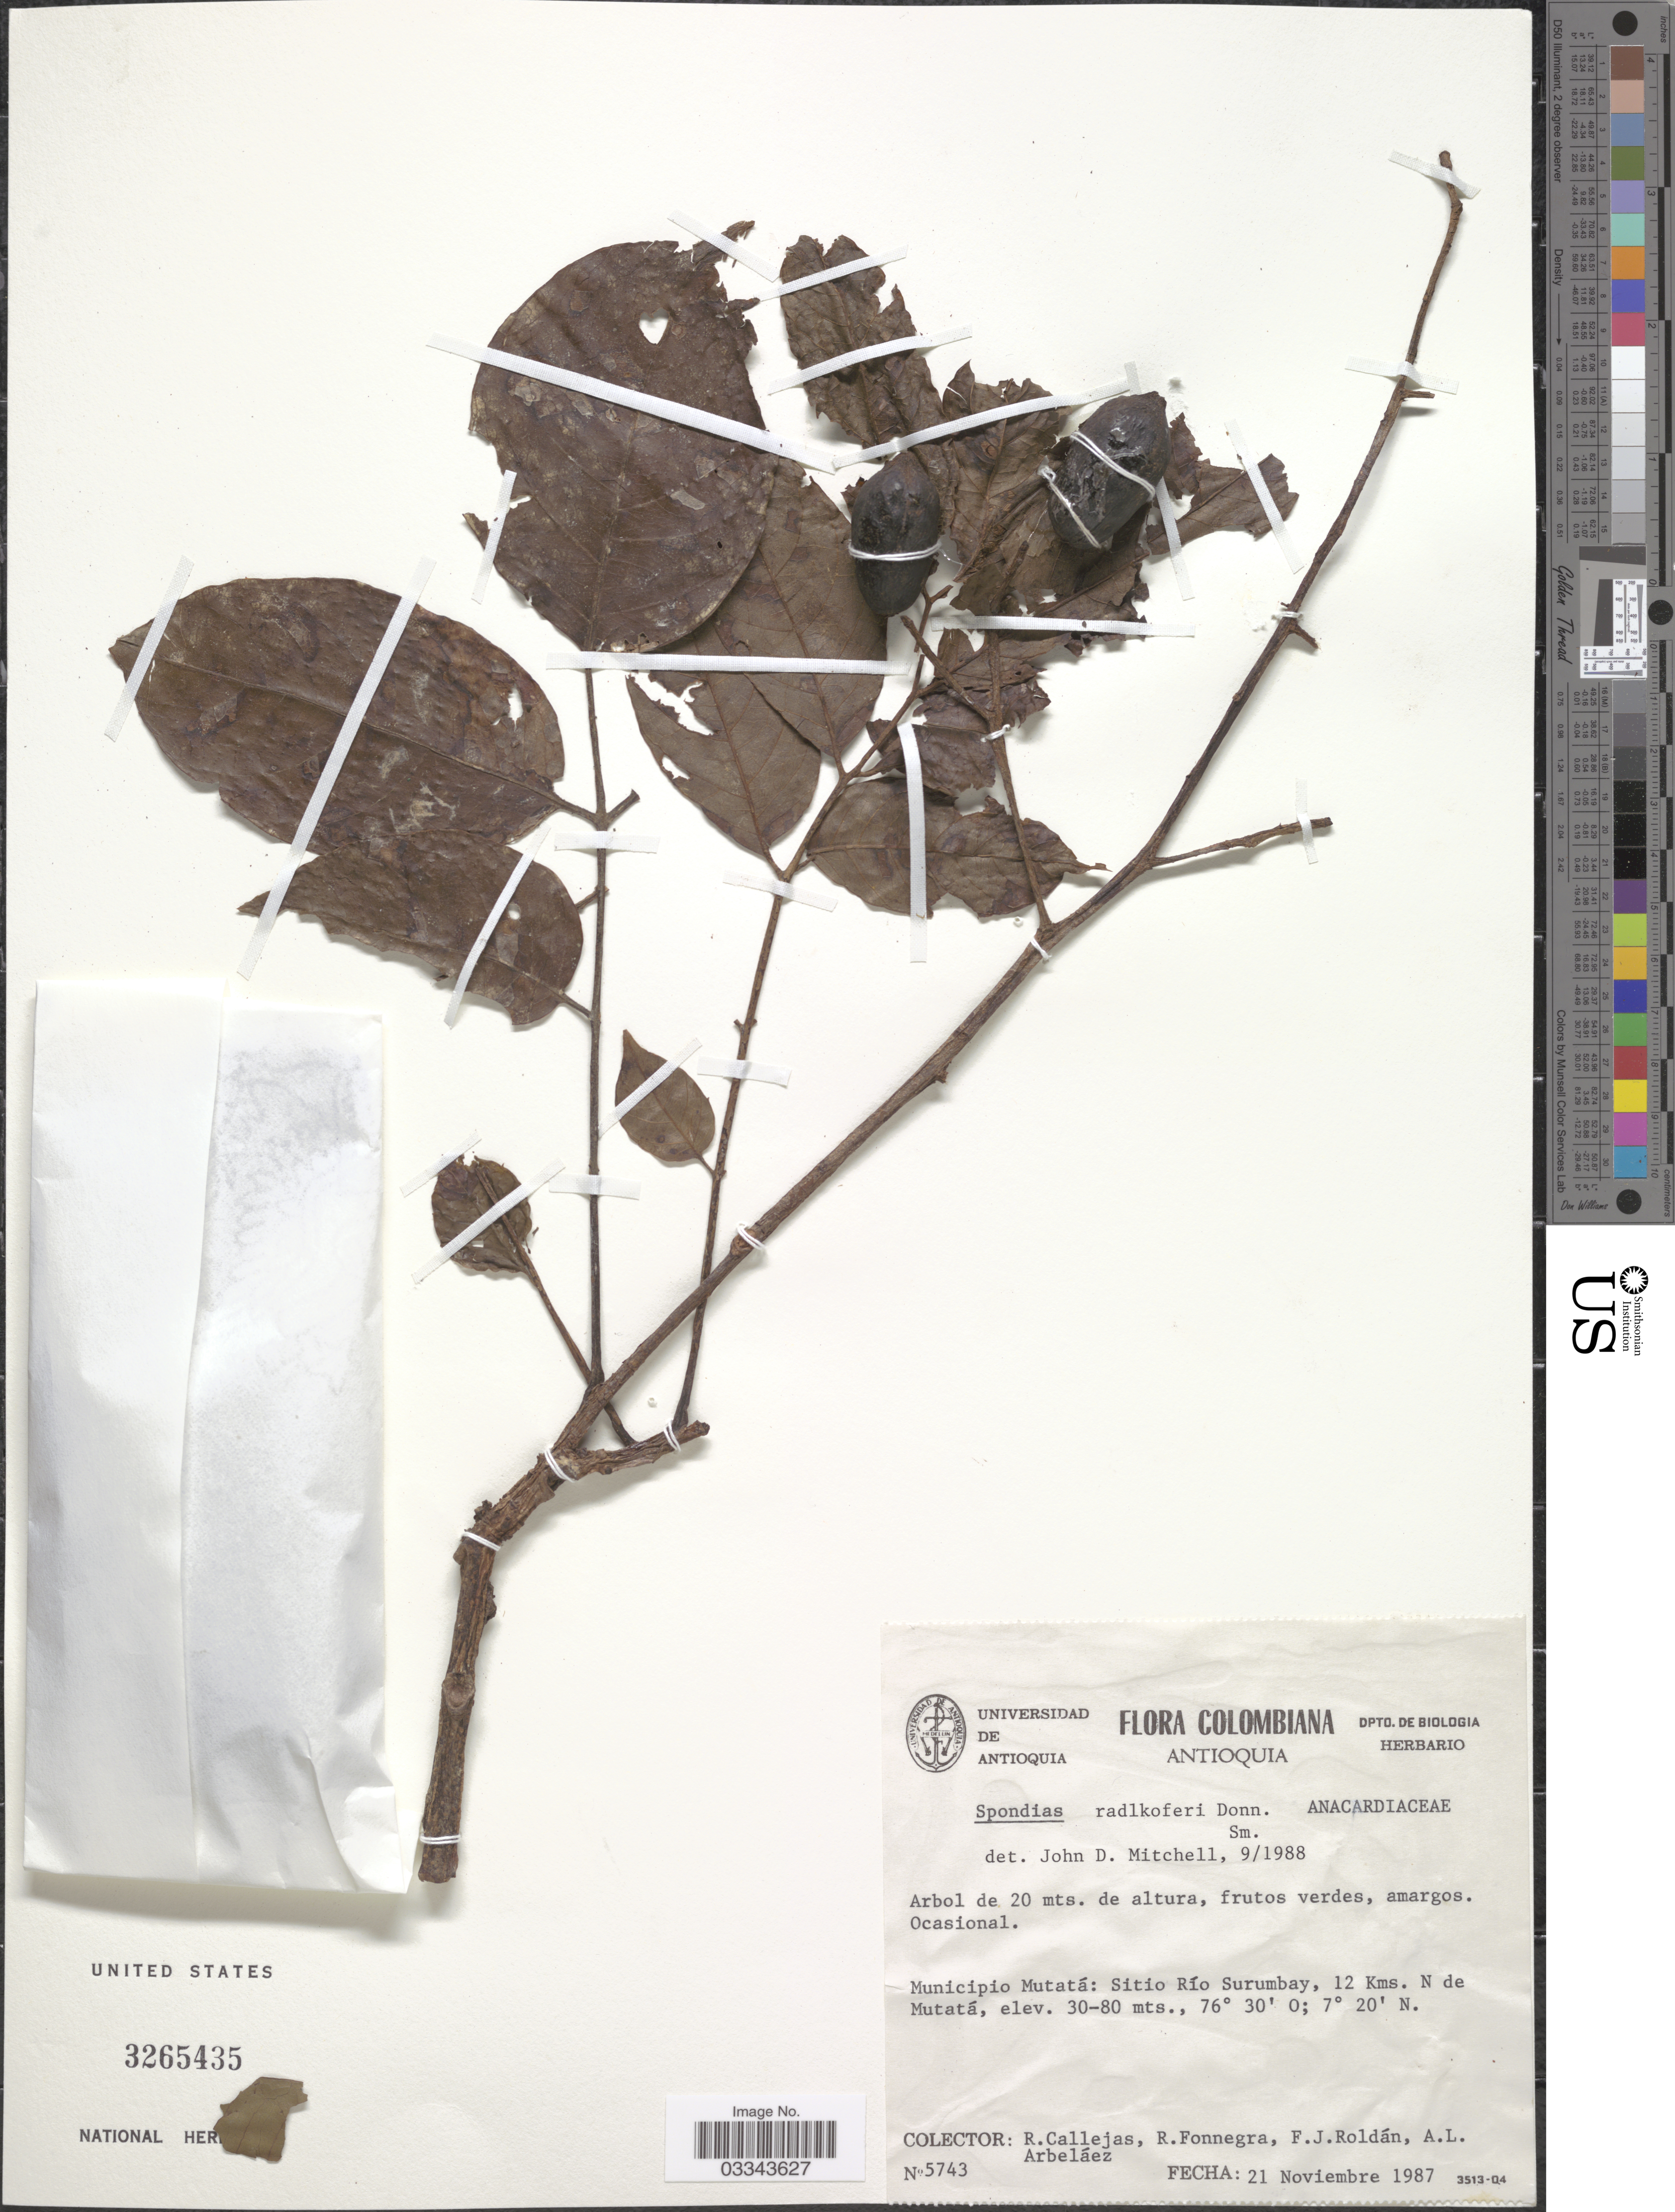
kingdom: Plantae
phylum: Tracheophyta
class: Magnoliopsida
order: Sapindales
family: Anacardiaceae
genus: Spondias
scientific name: Spondias radlkoferi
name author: Donn. Sm.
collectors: R. Callejas, R. Fonnegra, F. J. Roldán & A. Arbeláez Alvarez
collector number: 5743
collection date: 1987-11-21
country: Colombia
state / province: Antioquia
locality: Municipio Mutatá: Sitio Río Surumbay, 12 Kms. N de Mutatá.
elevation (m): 30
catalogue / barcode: US 3265435